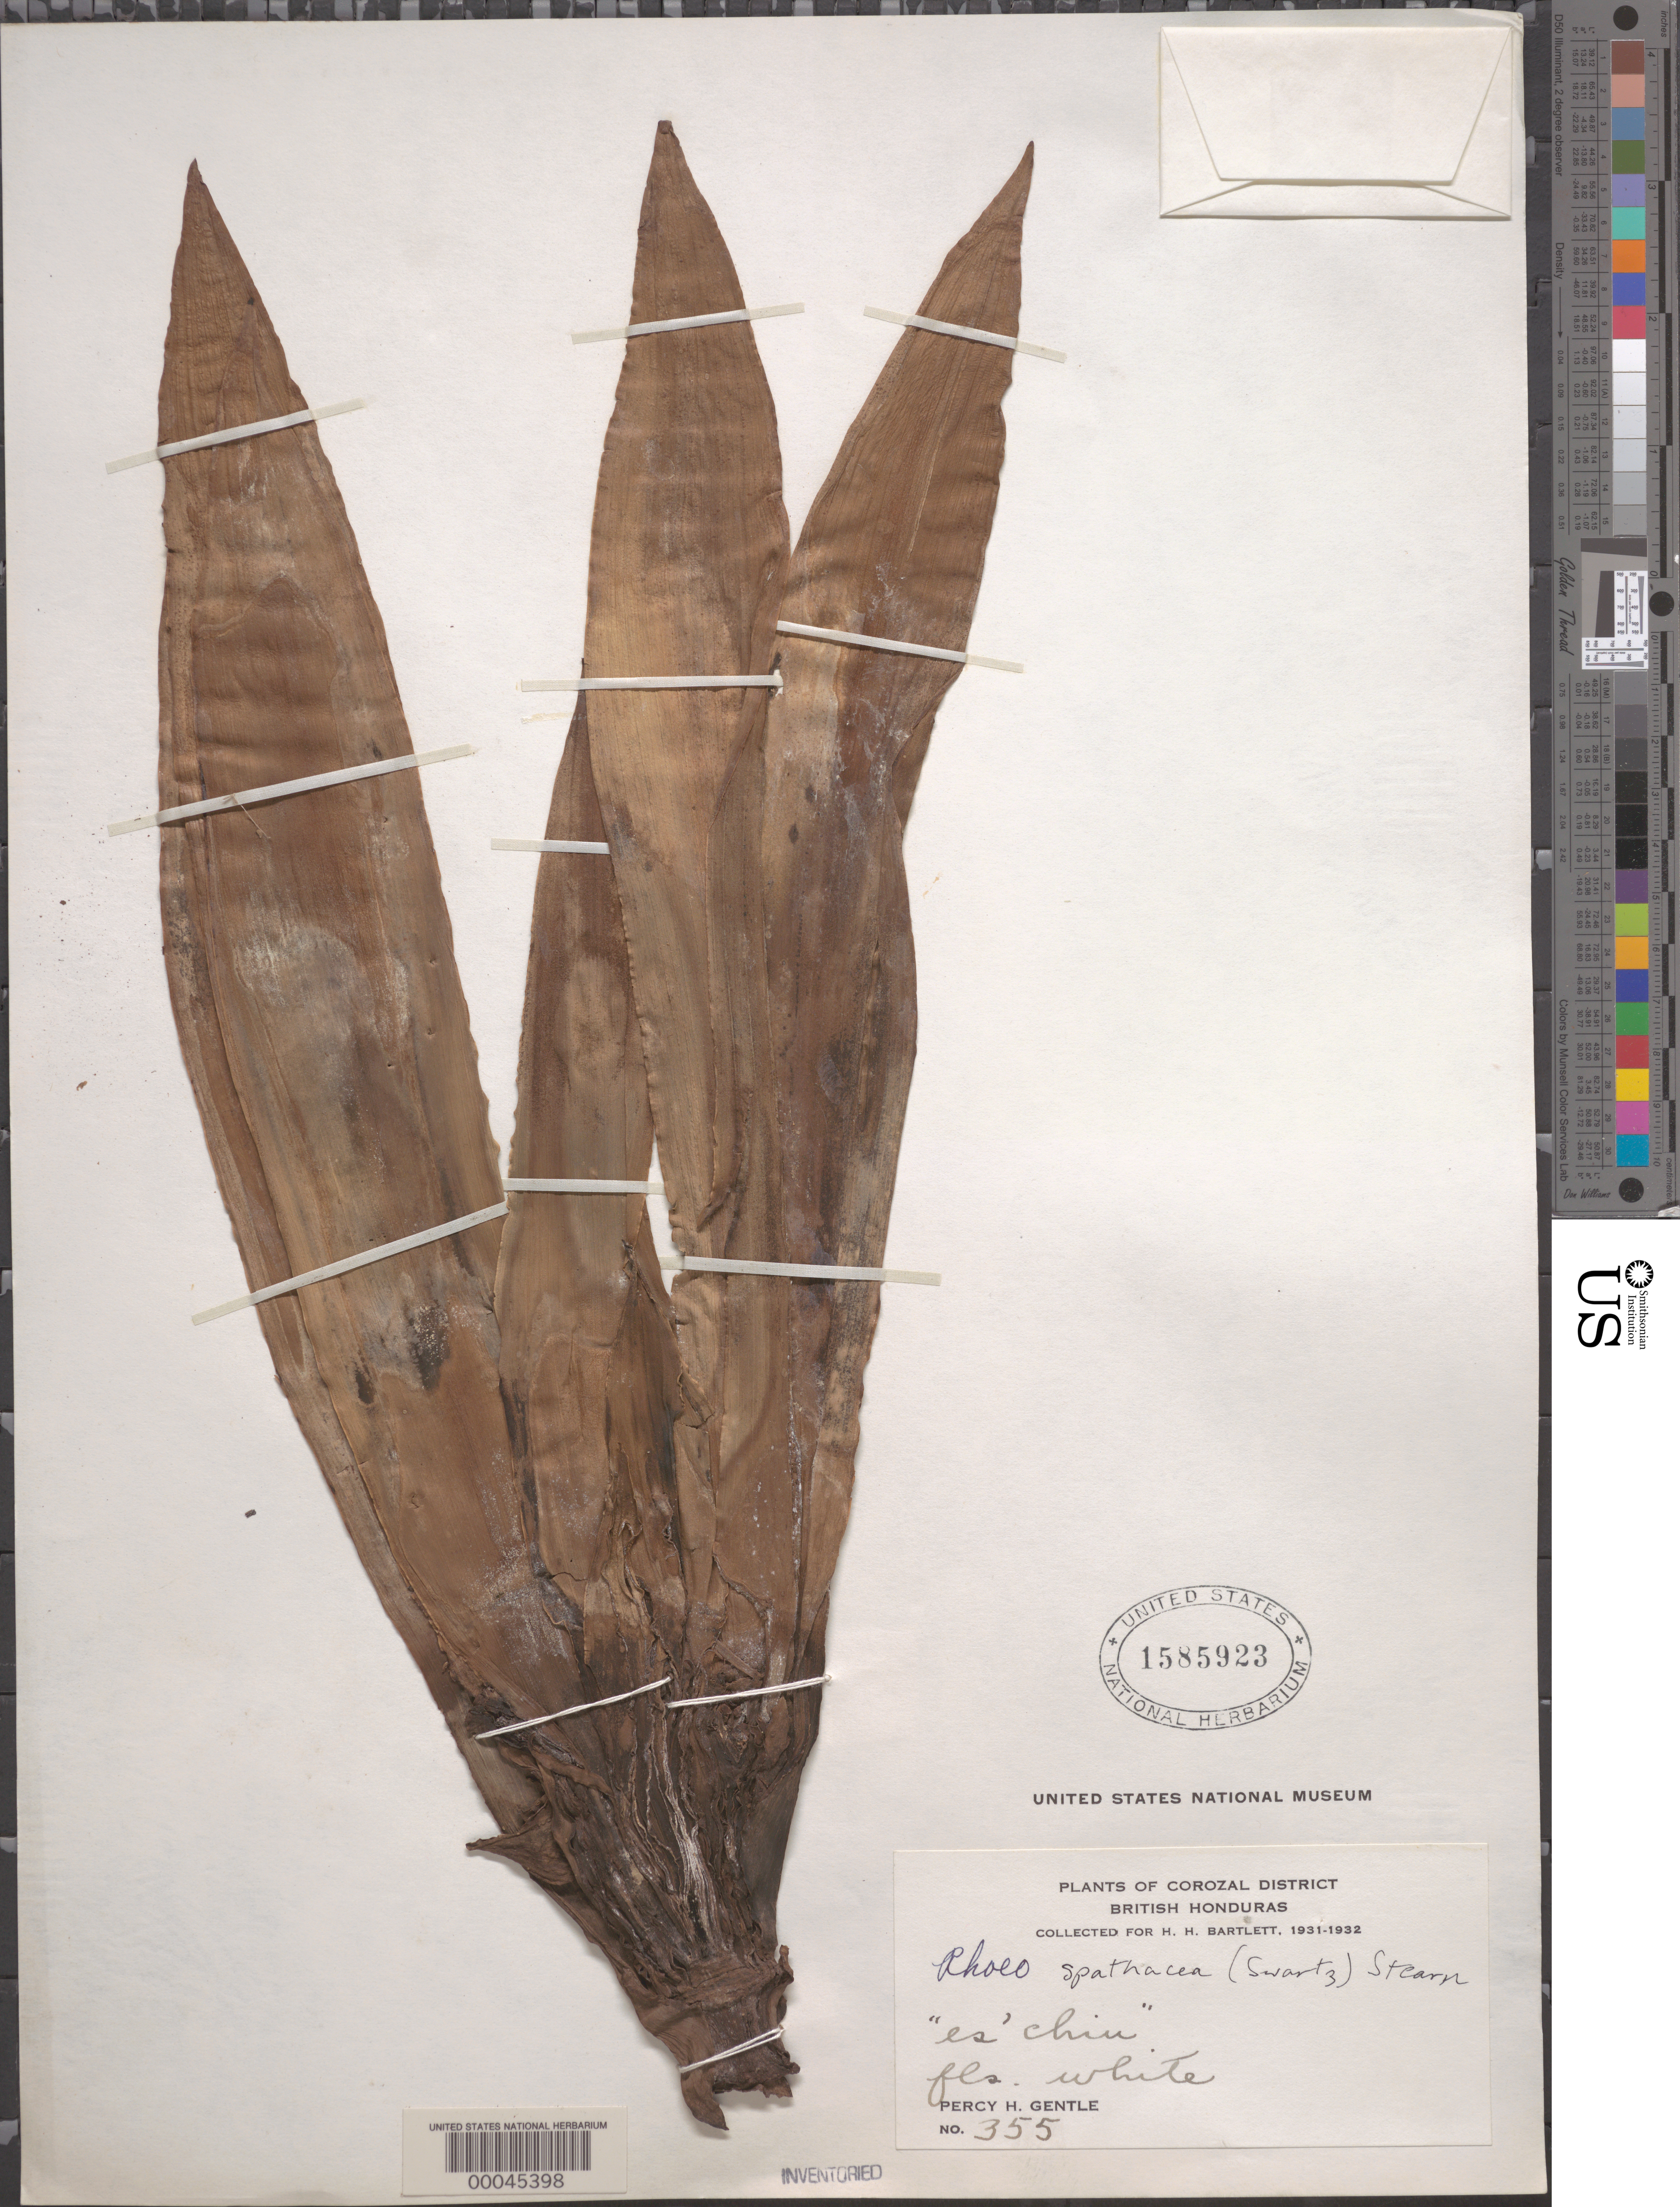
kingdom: Plantae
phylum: Tracheophyta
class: Liliopsida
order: Commelinales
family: Commelinaceae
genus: Tradescantia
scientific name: Tradescantia spathacea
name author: Sw.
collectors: P. H. Gentle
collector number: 355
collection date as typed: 1931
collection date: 1931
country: Belize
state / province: Corozal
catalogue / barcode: US 1585923